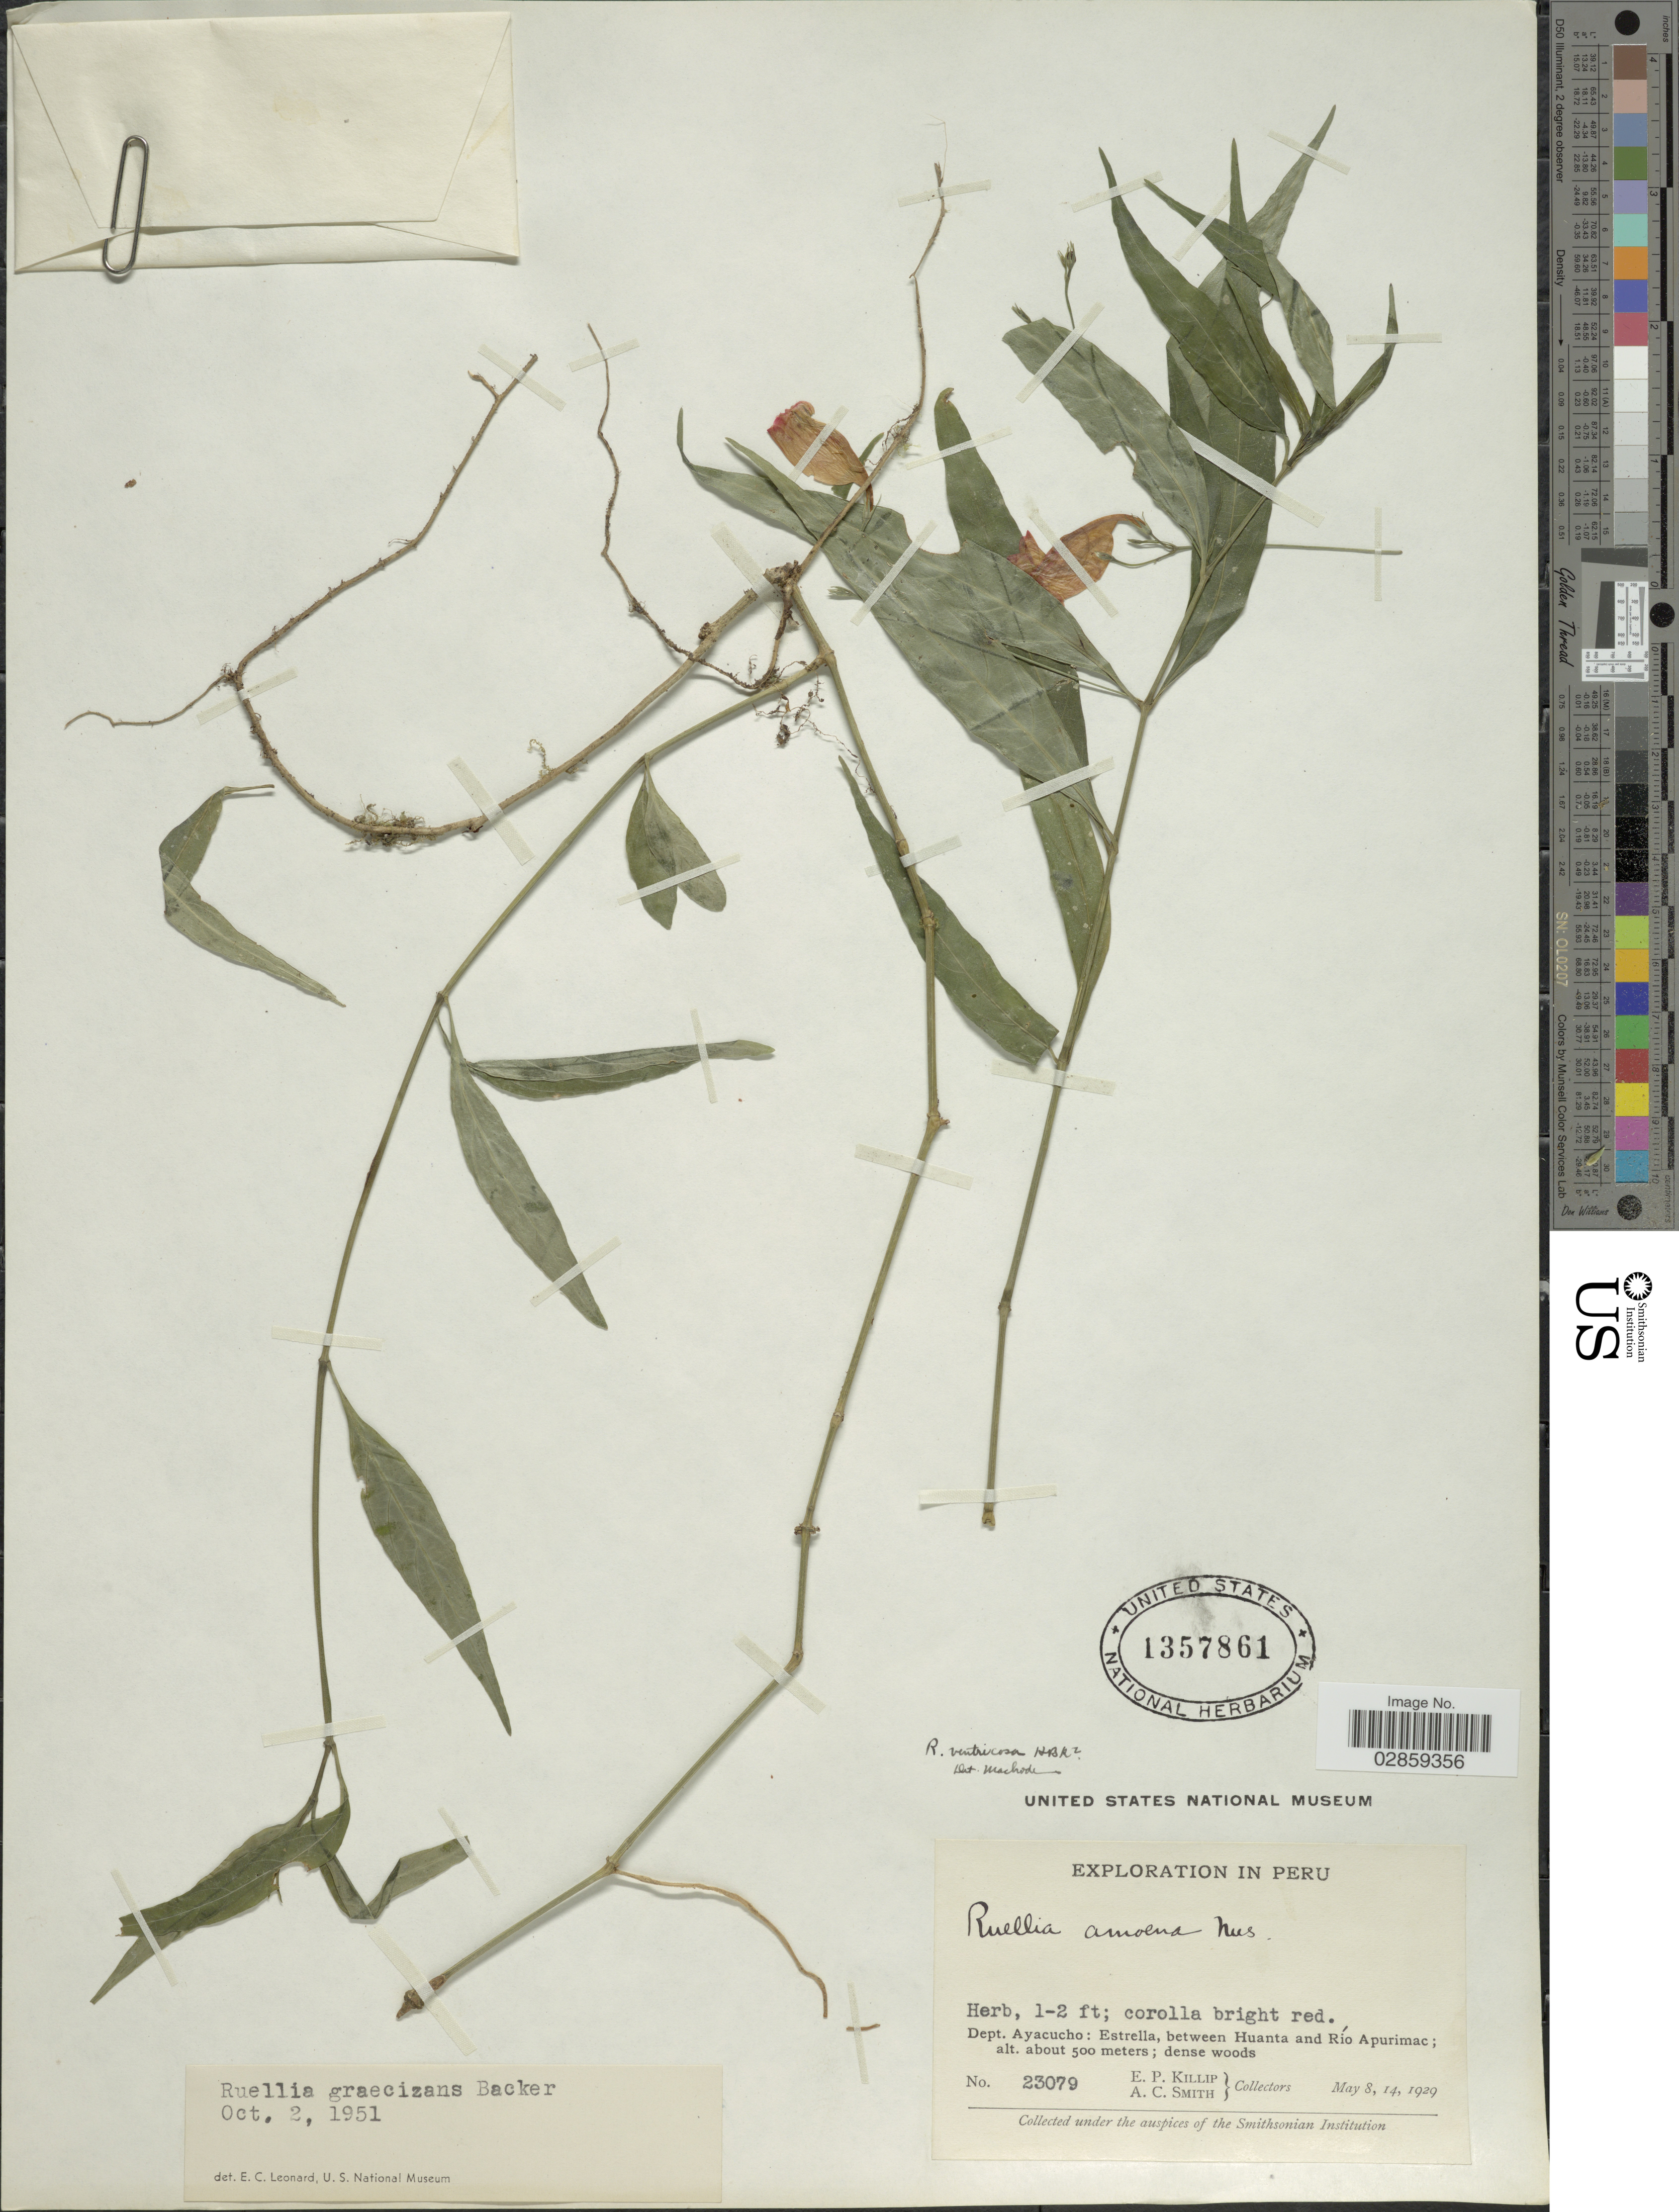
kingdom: Plantae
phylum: Tracheophyta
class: Magnoliopsida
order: Lamiales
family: Acanthaceae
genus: Ruellia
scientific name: Ruellia brevifolia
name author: (Pohl) C. Ezcurra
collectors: E. P. Killip & A. C. Smith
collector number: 23079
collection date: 1929-05-08/1929-05-14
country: Peru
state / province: Ayacucho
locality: Dept. Ayacucho: Estrella, between Huanta and Río Apurimac.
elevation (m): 500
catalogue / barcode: US 1357861